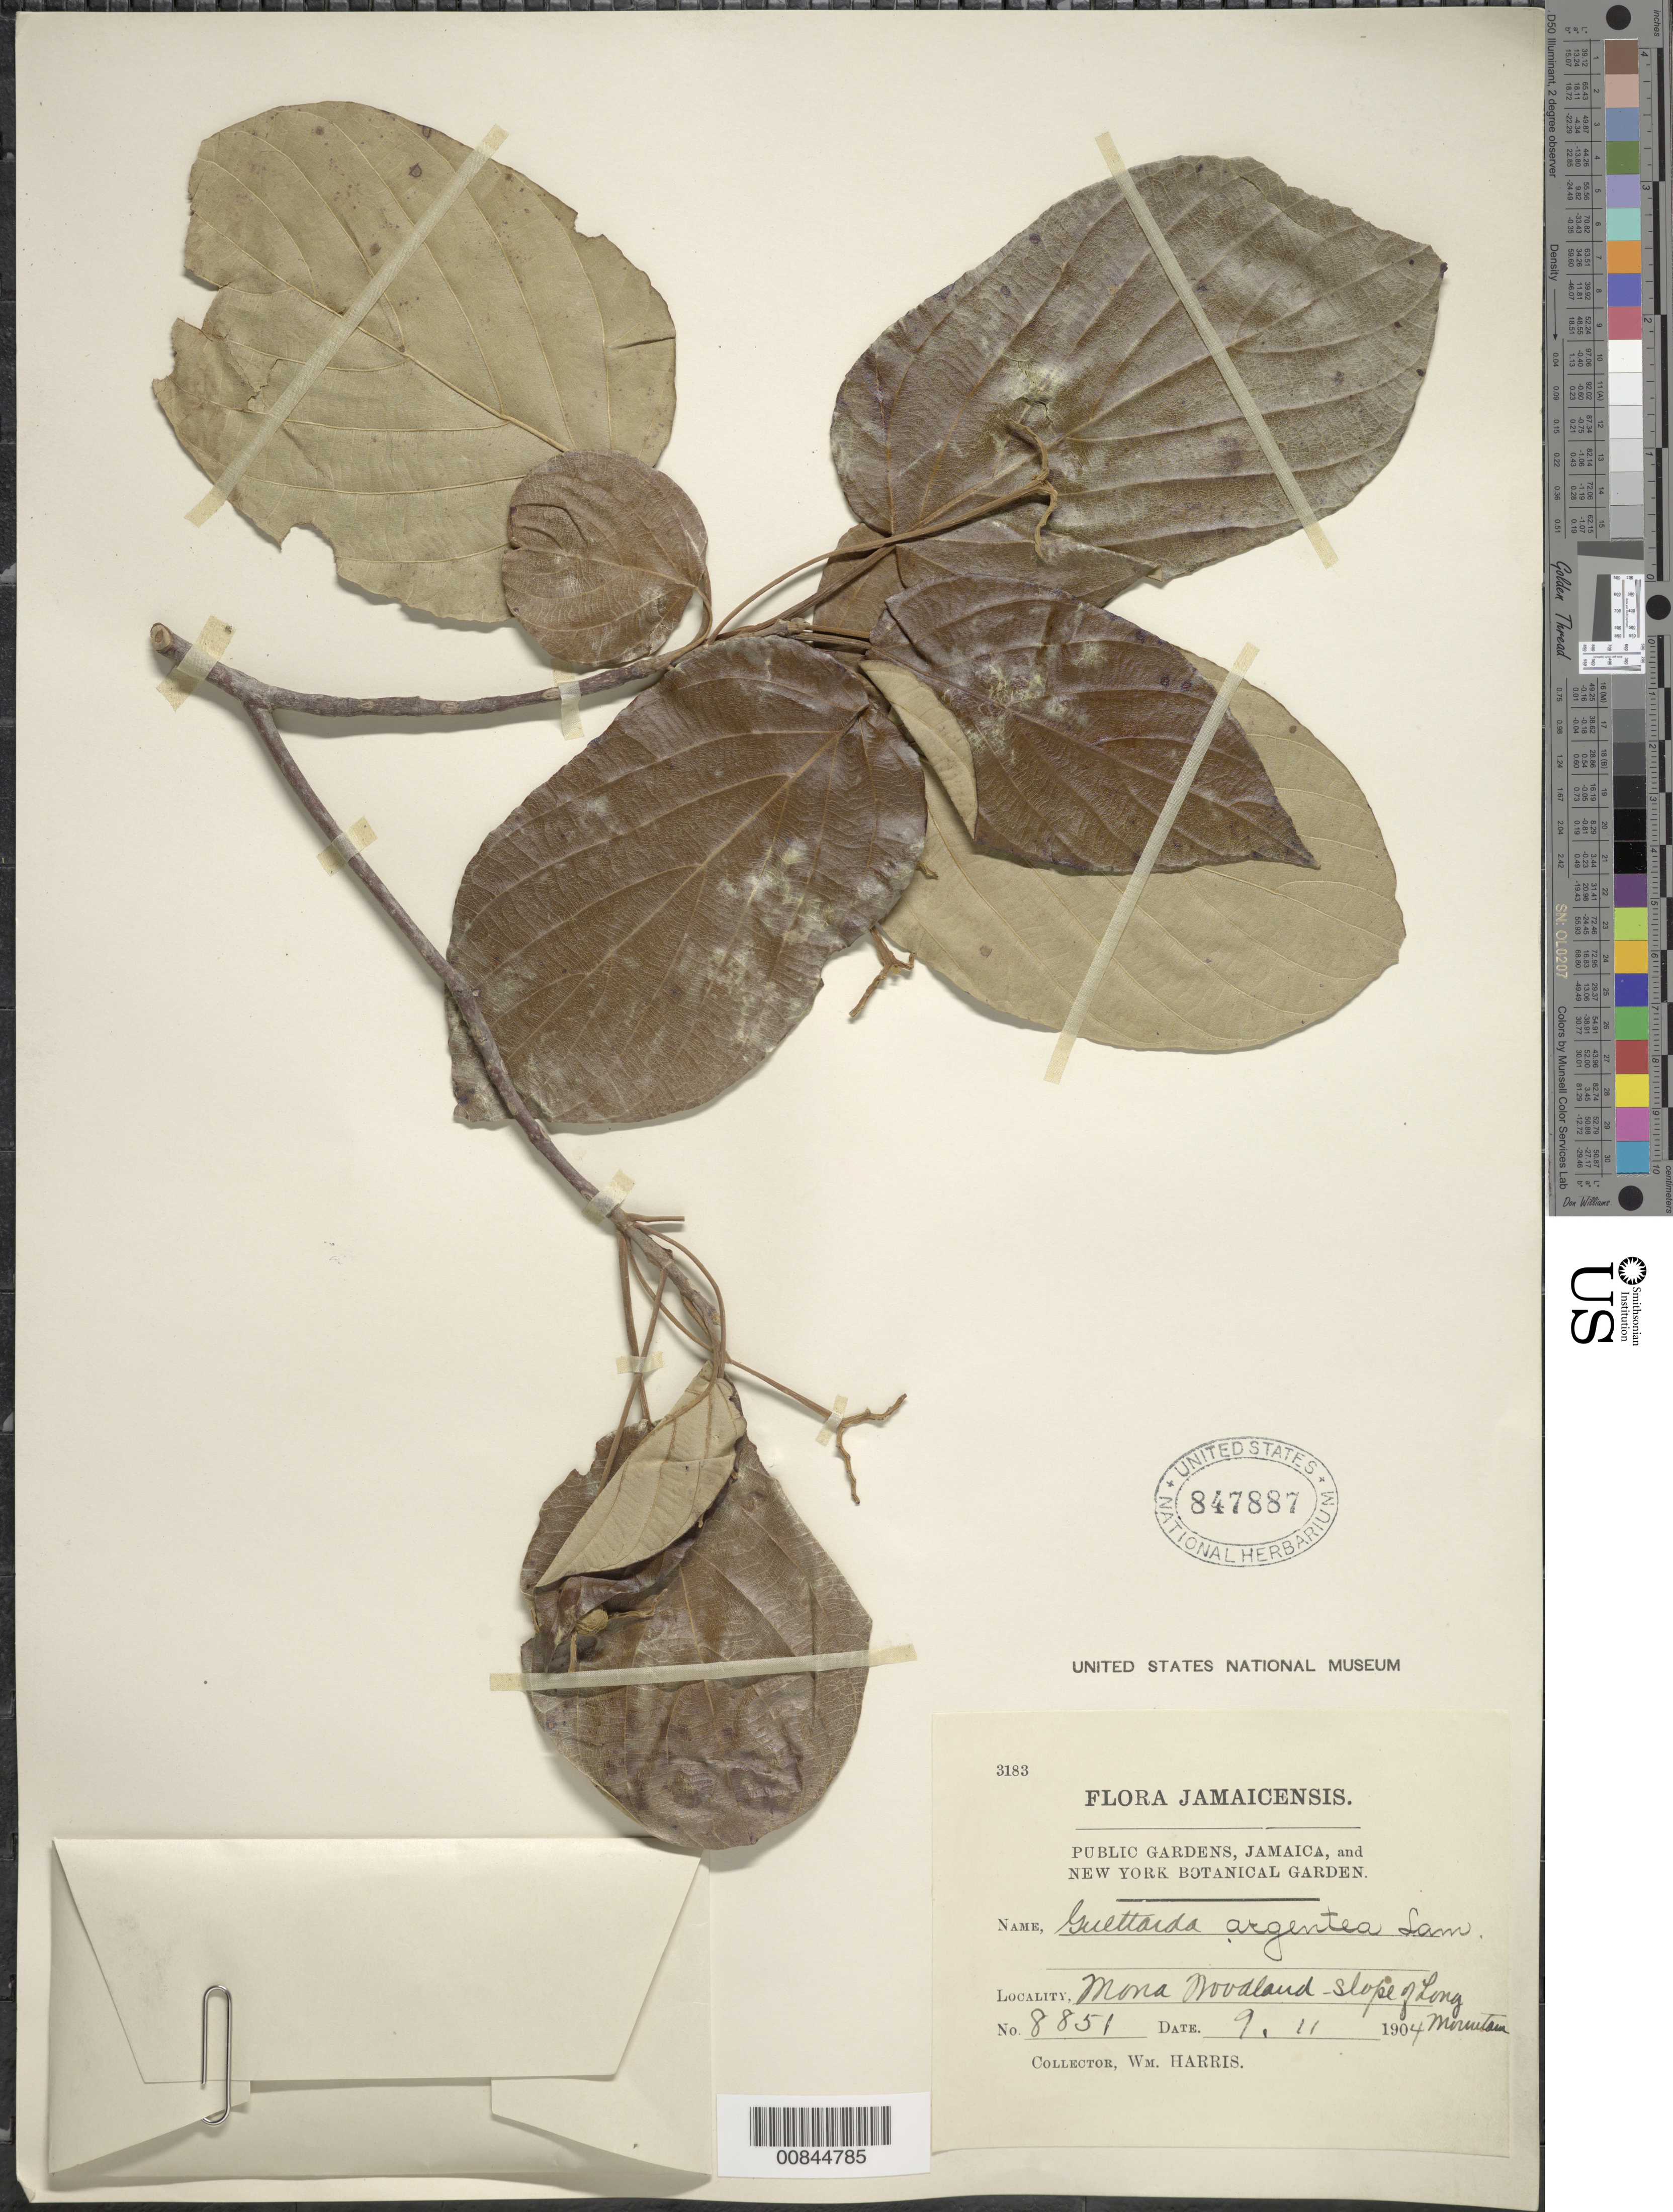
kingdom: Plantae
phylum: Tracheophyta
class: Magnoliopsida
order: Gentianales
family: Rubiaceae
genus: Guettarda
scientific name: Guettarda argentea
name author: Lam.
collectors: W. H. Harris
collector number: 8851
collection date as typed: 09 Nov 1904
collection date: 1904-11-09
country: Jamaica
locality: Mona Woodland, slope of Long Mountain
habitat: Montane woodland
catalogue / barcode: US 847887